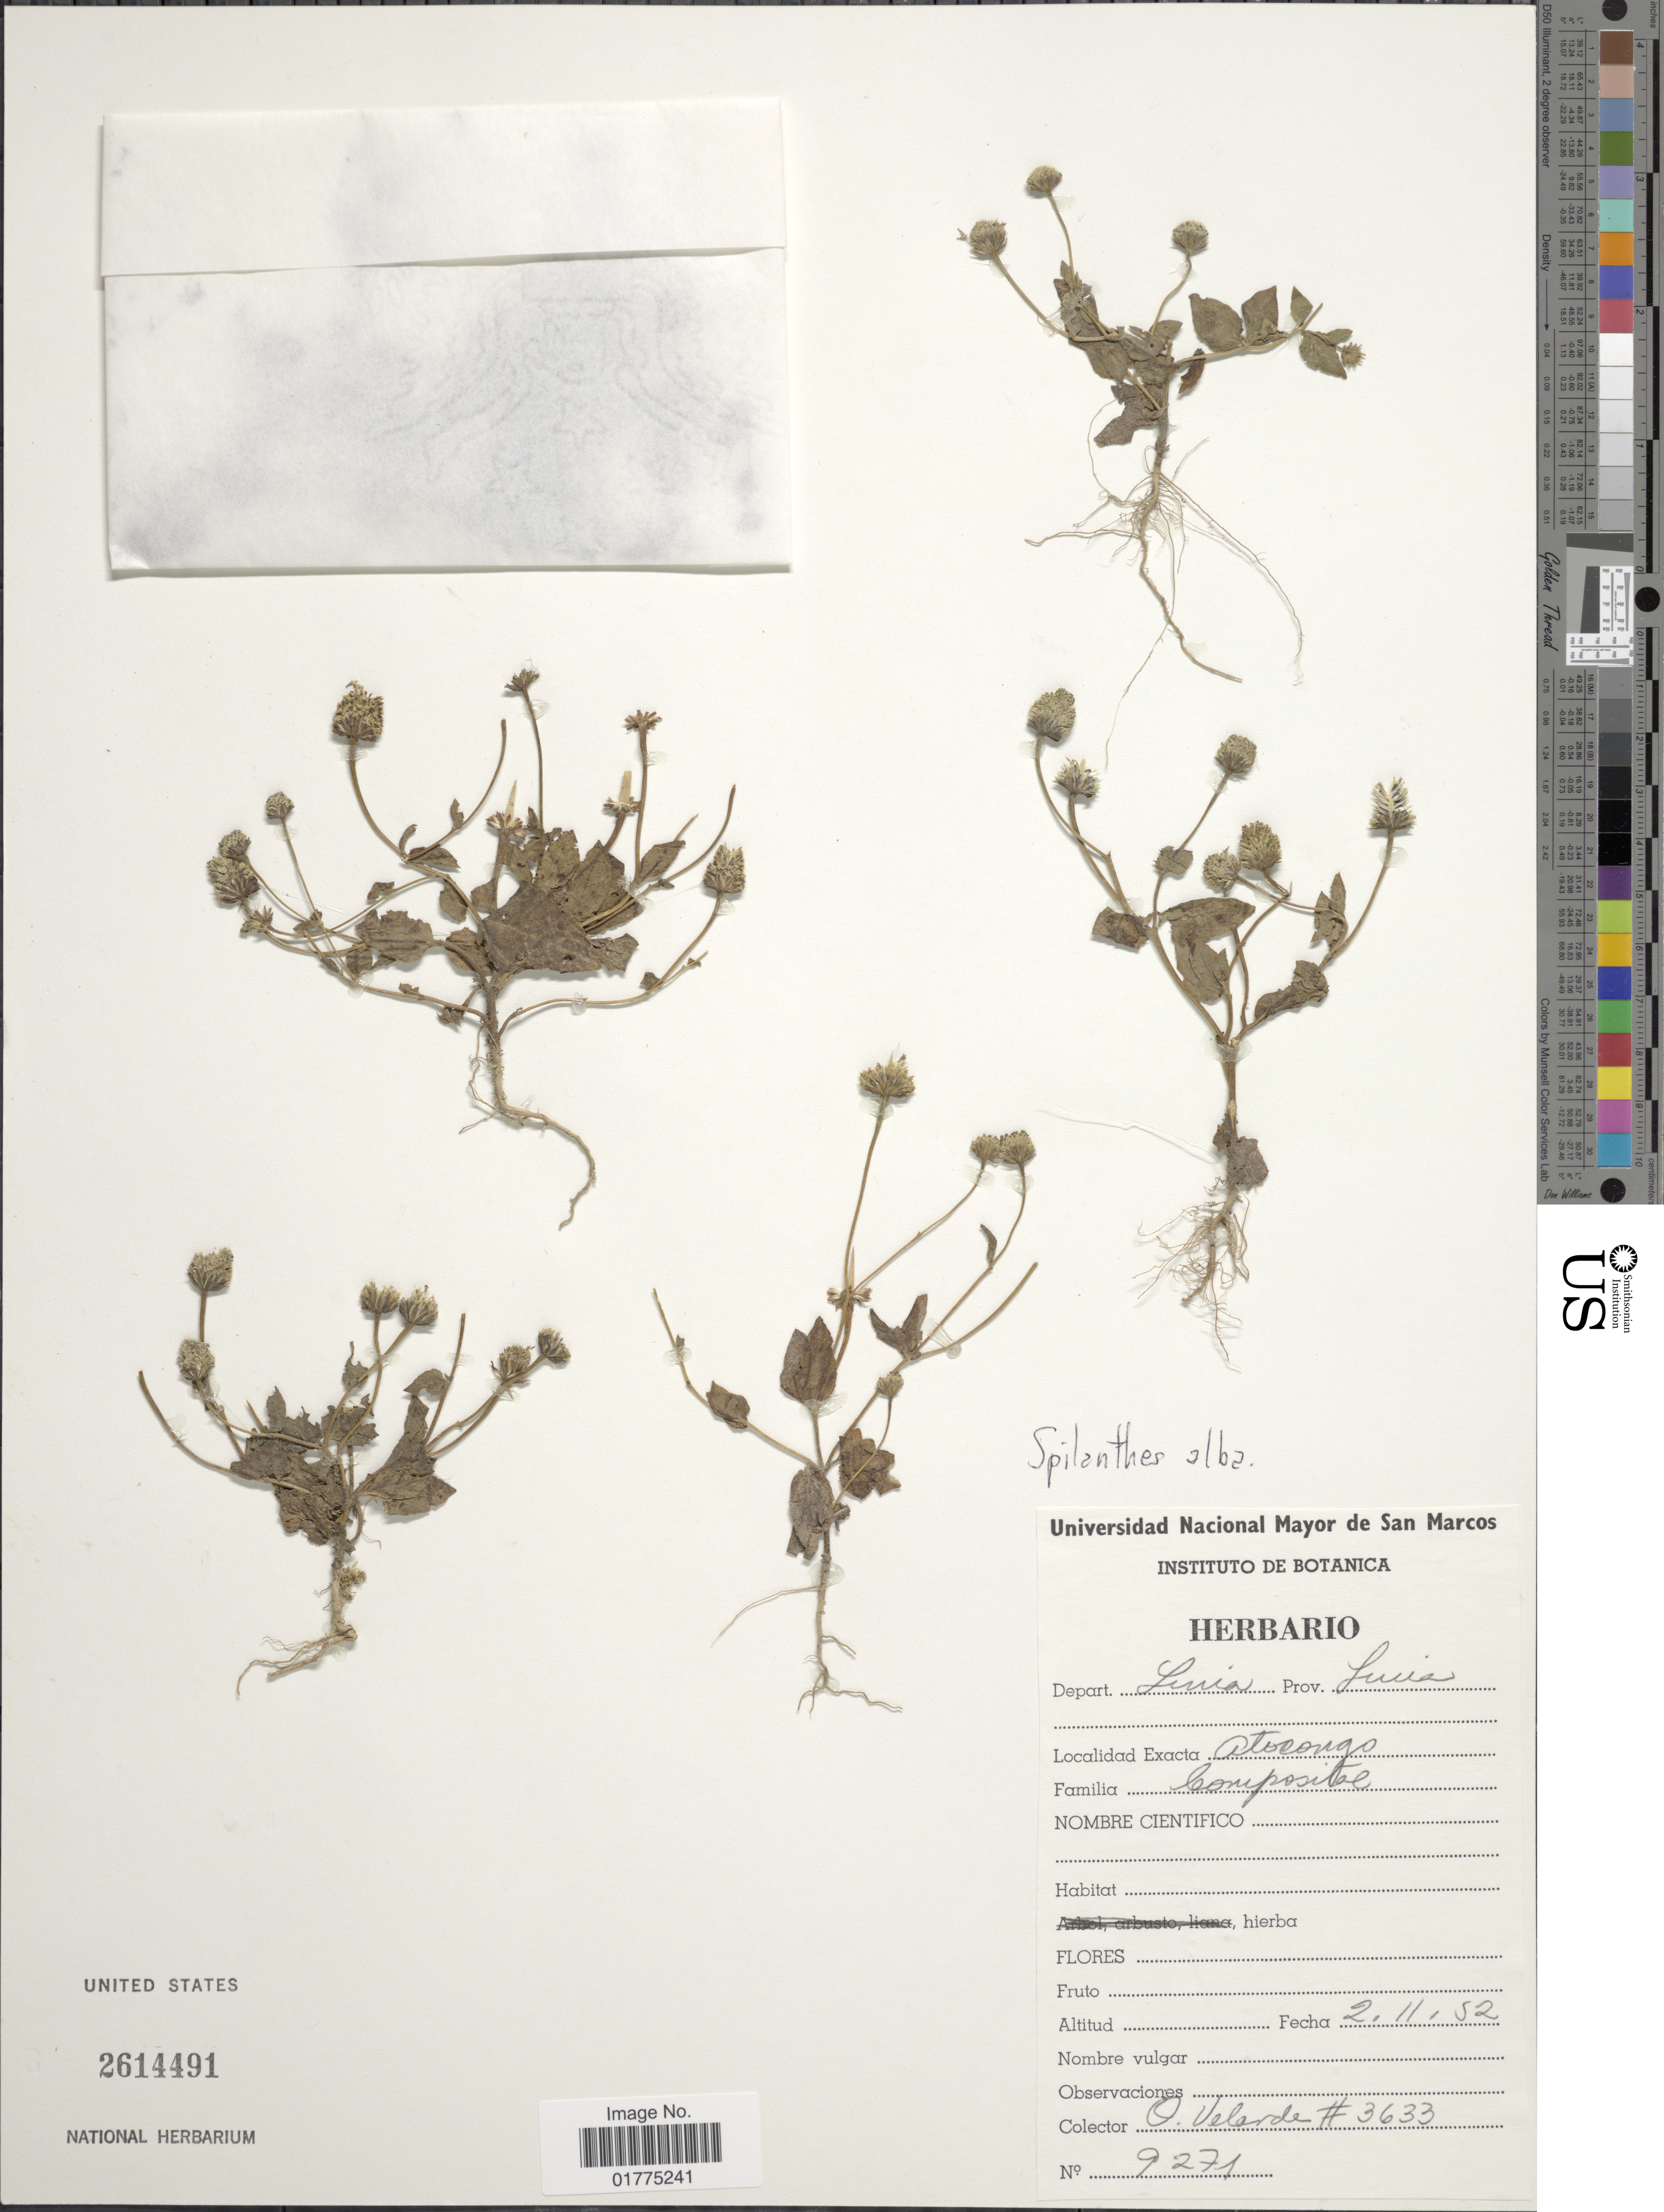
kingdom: Plantae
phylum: Tracheophyta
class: Magnoliopsida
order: Asterales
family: Asteraceae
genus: Acmella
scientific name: Acmella alba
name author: (L'Hér.) R.K. Jansen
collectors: O. Velarde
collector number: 3633/9271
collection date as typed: Transcribed d/m/y: 2/11/52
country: Peru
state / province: Lima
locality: Depart Lima, Prov. Lima, Atocongo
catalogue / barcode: US 2614491